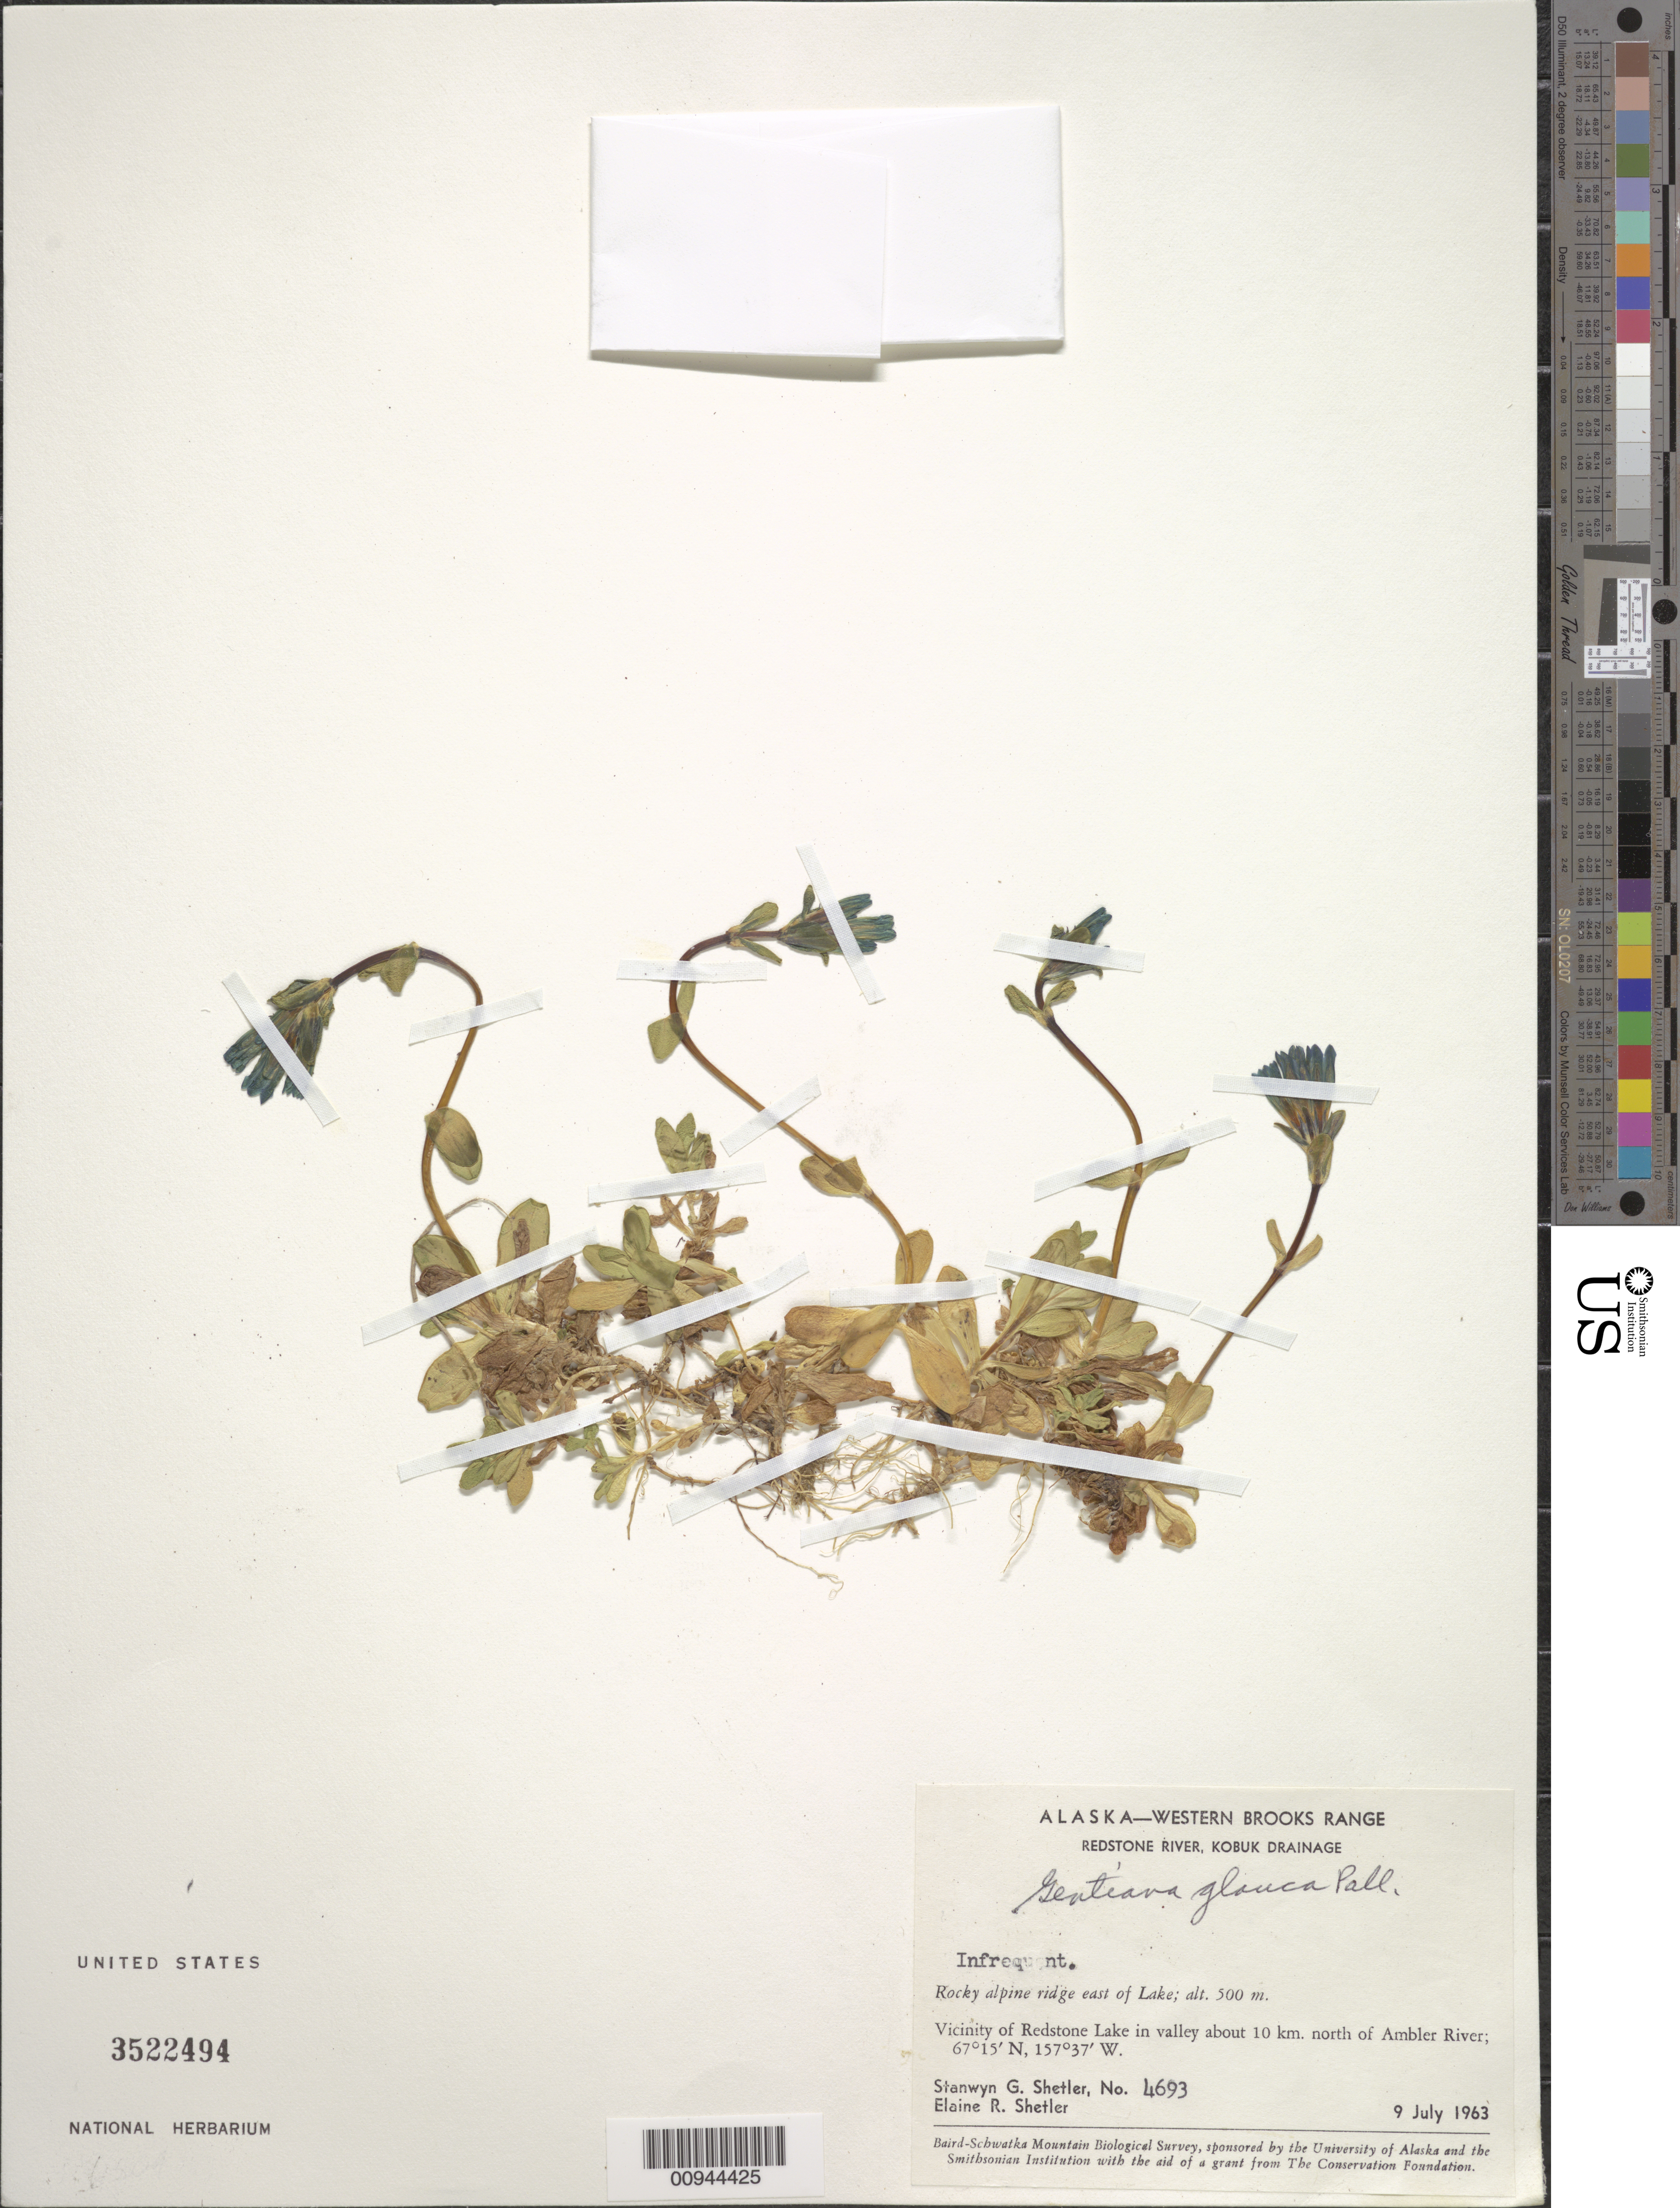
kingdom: Plantae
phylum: Tracheophyta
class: Magnoliopsida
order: Gentianales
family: Gentianaceae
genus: Gentiana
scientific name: Gentiana glauca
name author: Pall.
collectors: S. Shetler & E. R. Shetler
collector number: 4693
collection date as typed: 09 Jul 1963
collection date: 1963-07-09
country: United States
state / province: Alaska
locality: Vicinity of Redstone Lake in valley about 10 km. north of Ambler River. Western Brooks Range, Redstone River, Kobuk Drainage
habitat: Rocky alpine ridge east of Lake.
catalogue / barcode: US 3522494